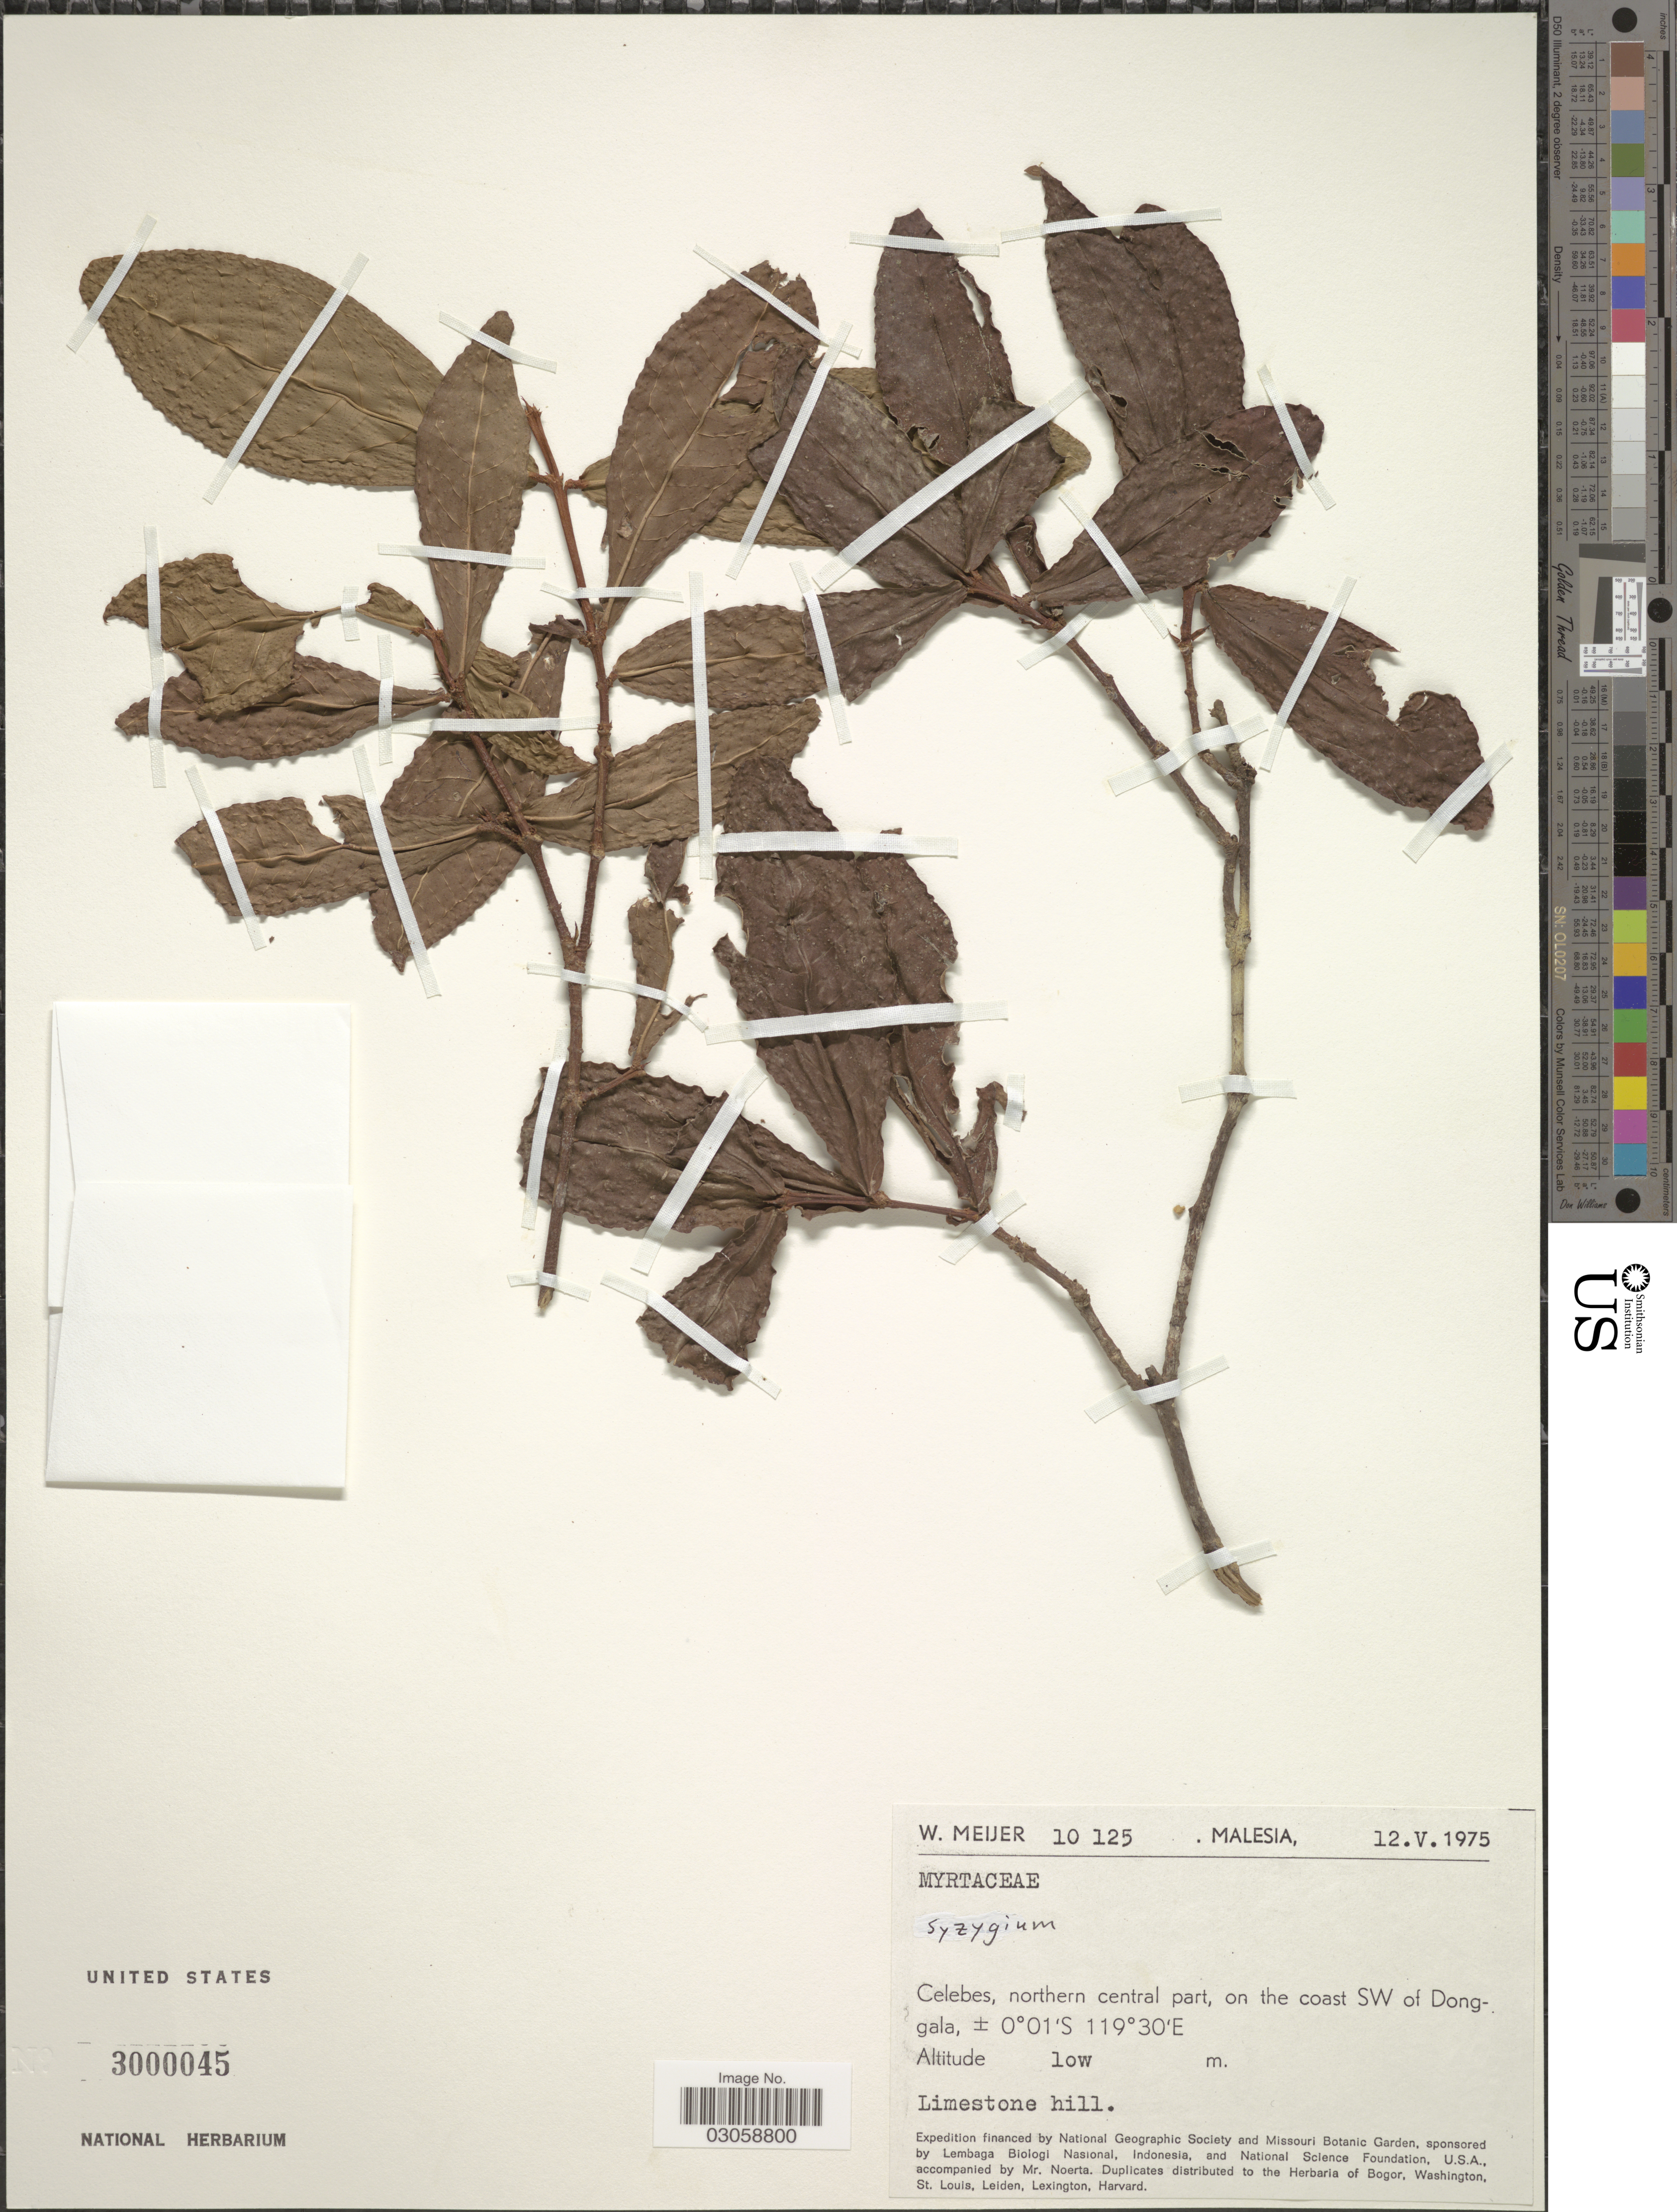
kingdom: Plantae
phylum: Tracheophyta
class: Magnoliopsida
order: Myrtales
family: Myrtaceae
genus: Syzygium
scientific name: Syzygium sp.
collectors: W. Meijer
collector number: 10125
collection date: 1975-05-12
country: Malaysia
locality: Celebes, northern central part, on the coast SW of Dongala.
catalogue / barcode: US 3000045